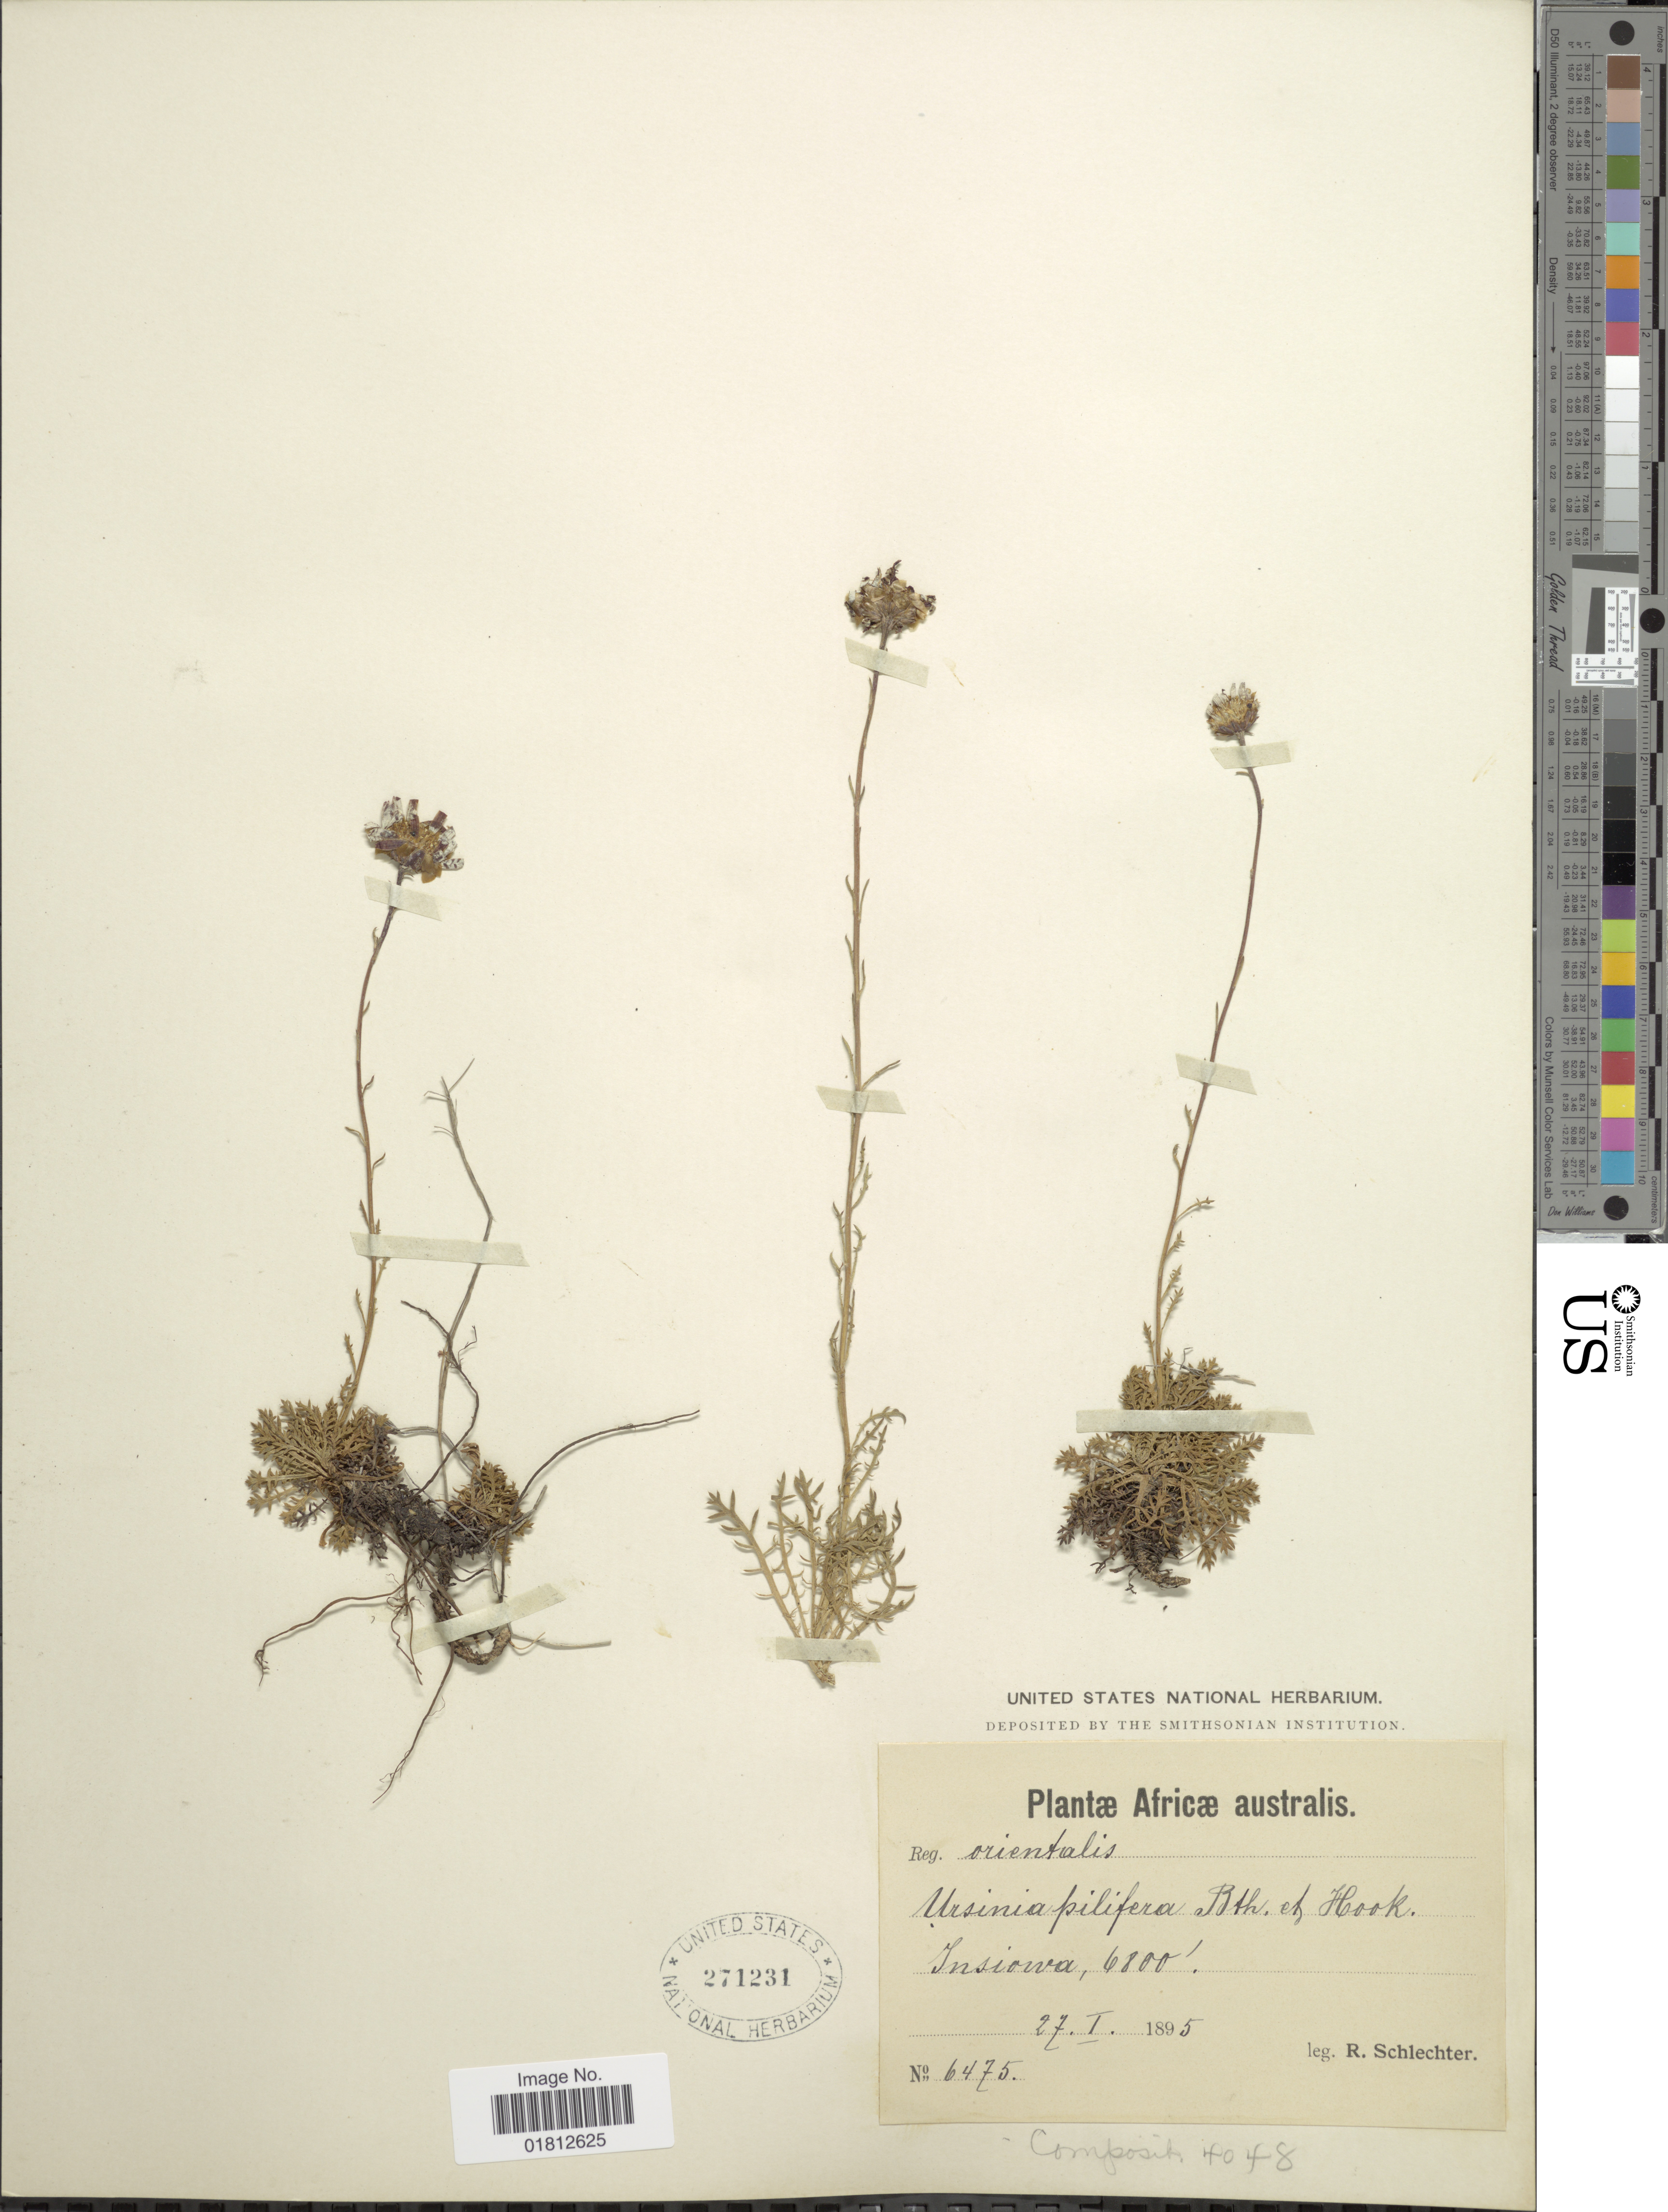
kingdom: Plantae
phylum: Tracheophyta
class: Magnoliopsida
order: Asterales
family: Asteraceae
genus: Ursinia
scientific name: Ursinia pilifera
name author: (P.J. Bergius) Poir.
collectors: F. R. R. Schlechter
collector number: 6475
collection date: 1895-01-27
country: South Africa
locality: Africae australis, Insiowa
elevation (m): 2073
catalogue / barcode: US 271231